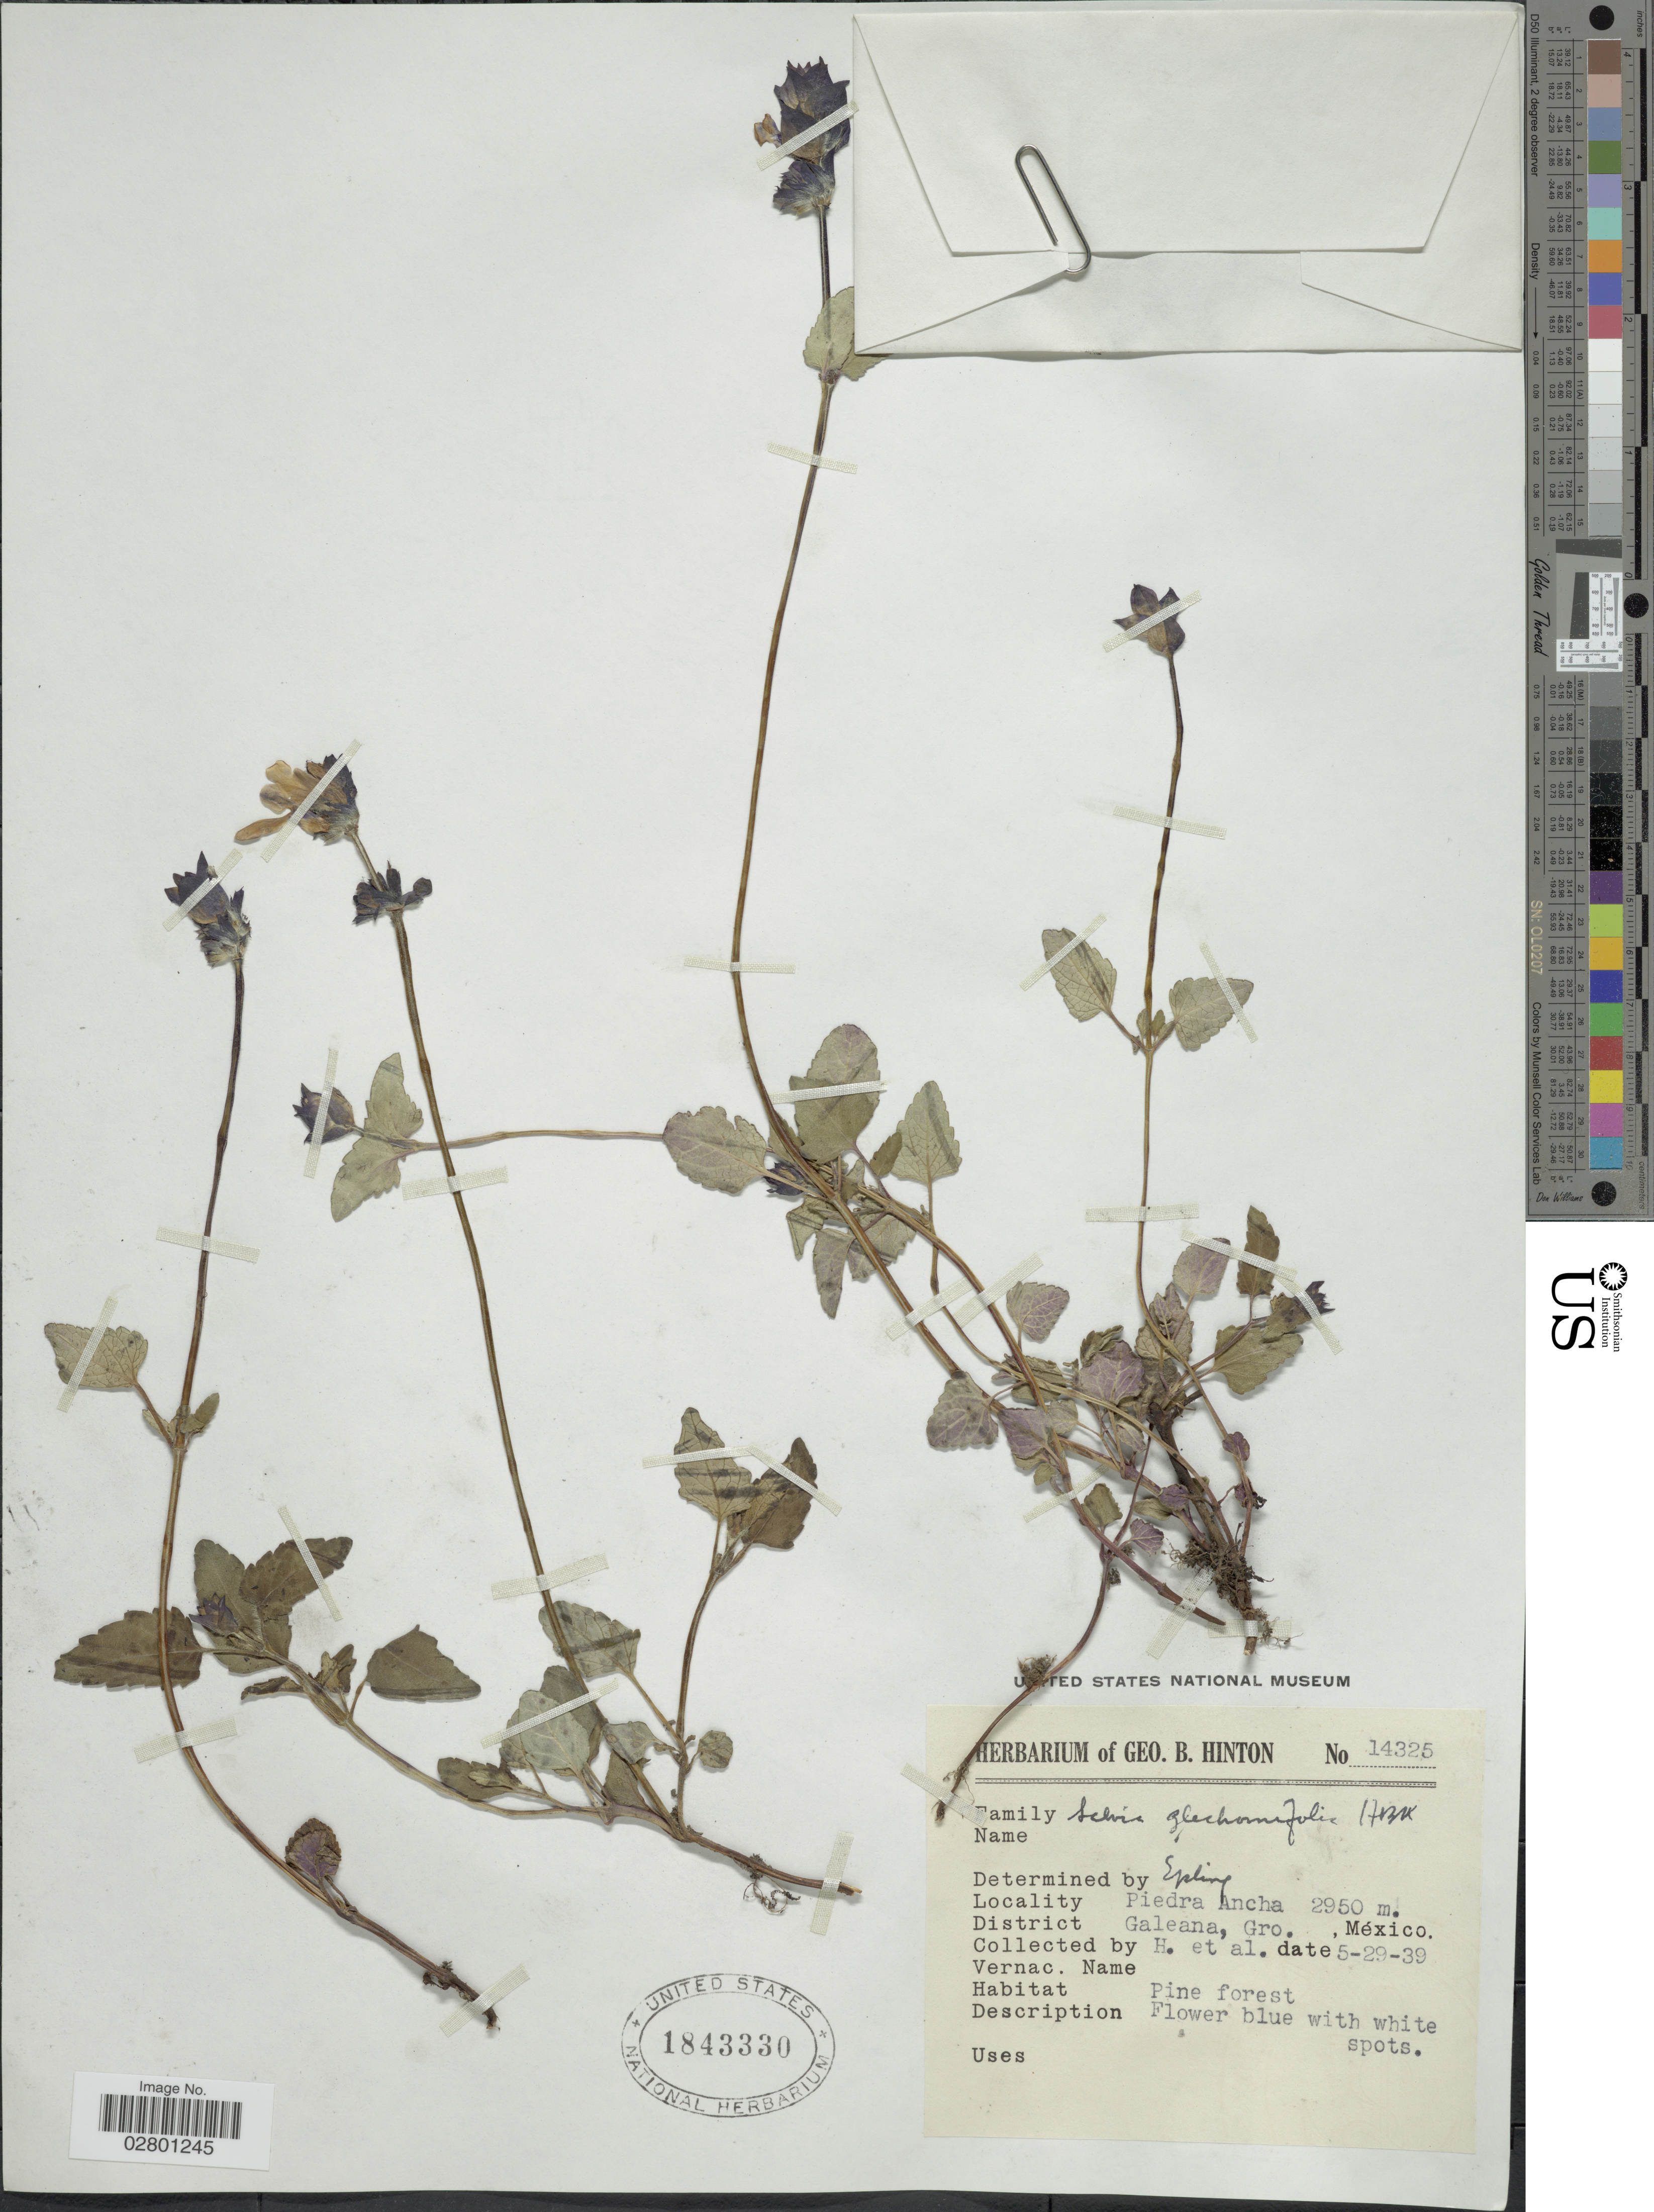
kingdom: Plantae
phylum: Tracheophyta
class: Magnoliopsida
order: Lamiales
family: Lamiaceae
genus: Salvia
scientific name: Salvia glechomaefolia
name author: Kunth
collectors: G. B. Hinton & et al.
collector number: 14325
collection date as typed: Transcribed d/m/y: 29/5/39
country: Mexico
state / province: Guerrero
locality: Piedra Ancha, District Galeana, Gro.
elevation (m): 2950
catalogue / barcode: US 1843330